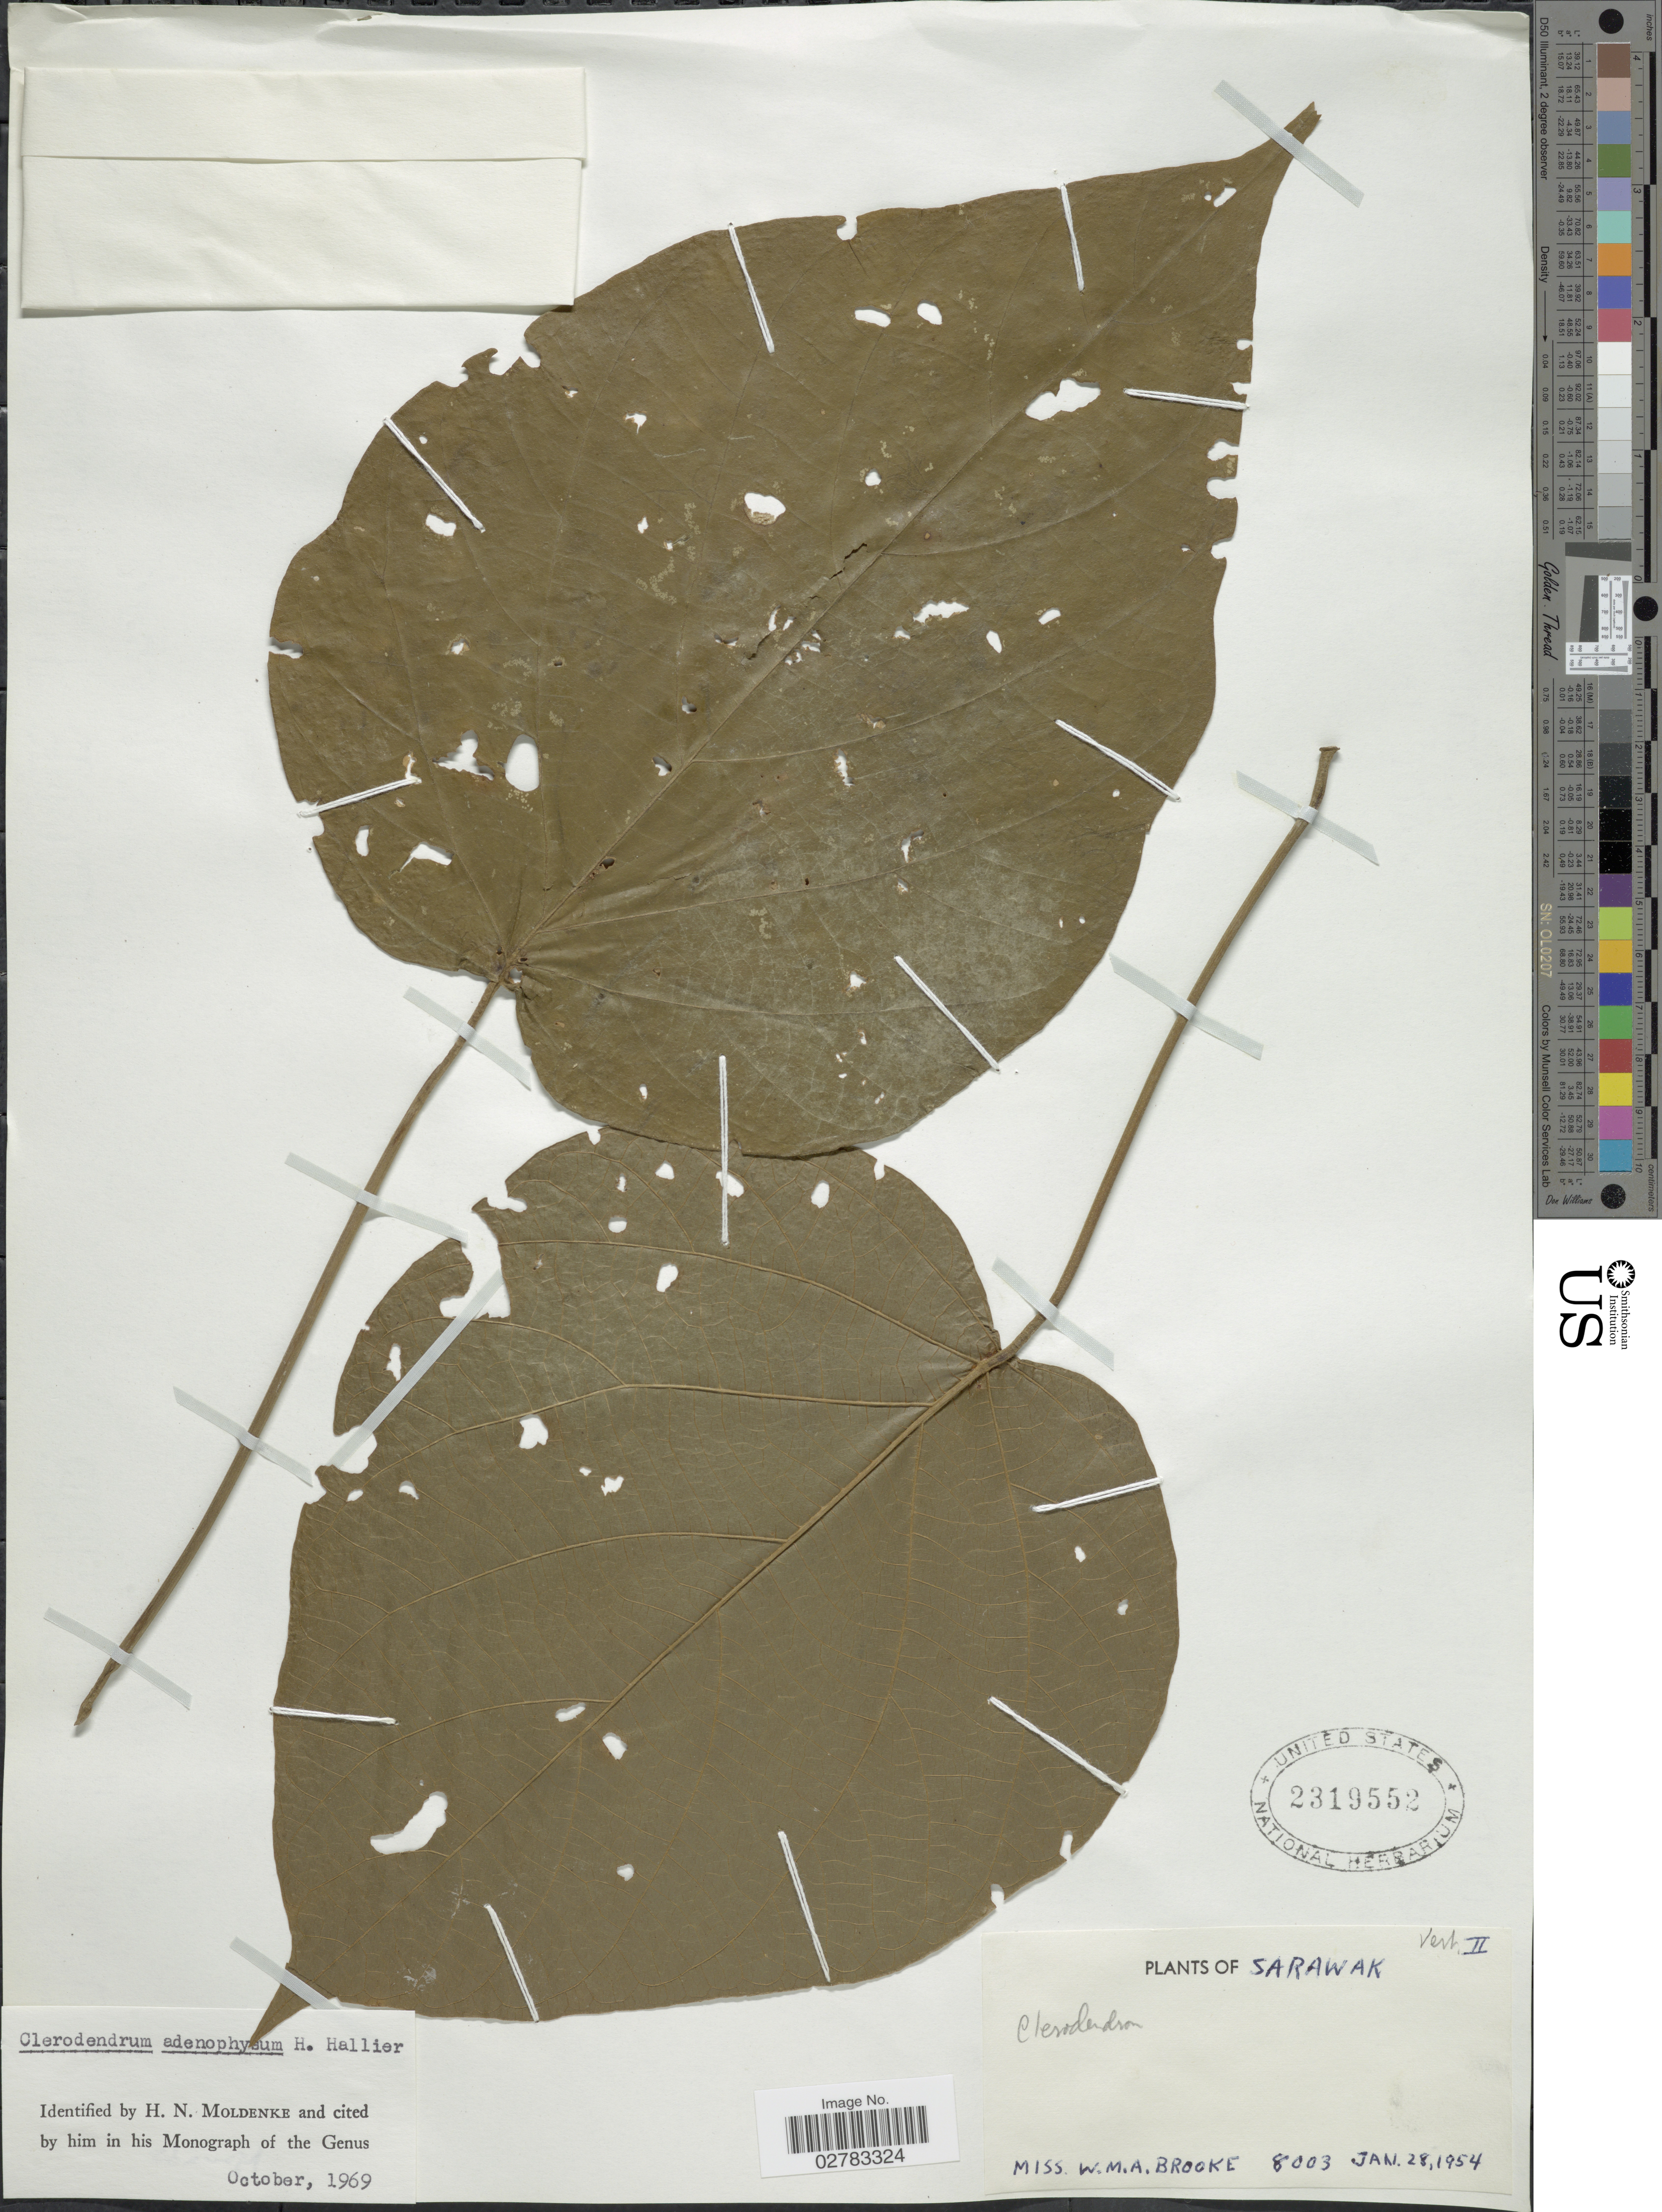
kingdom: Plantae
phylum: Tracheophyta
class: Magnoliopsida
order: Lamiales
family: Lamiaceae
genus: Clerodendrum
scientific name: Clerodendrum adenophysum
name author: Hall.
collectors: W. Brooke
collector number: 8003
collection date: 1954-01-28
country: Malaysia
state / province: Sarawak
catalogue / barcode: US 2319552